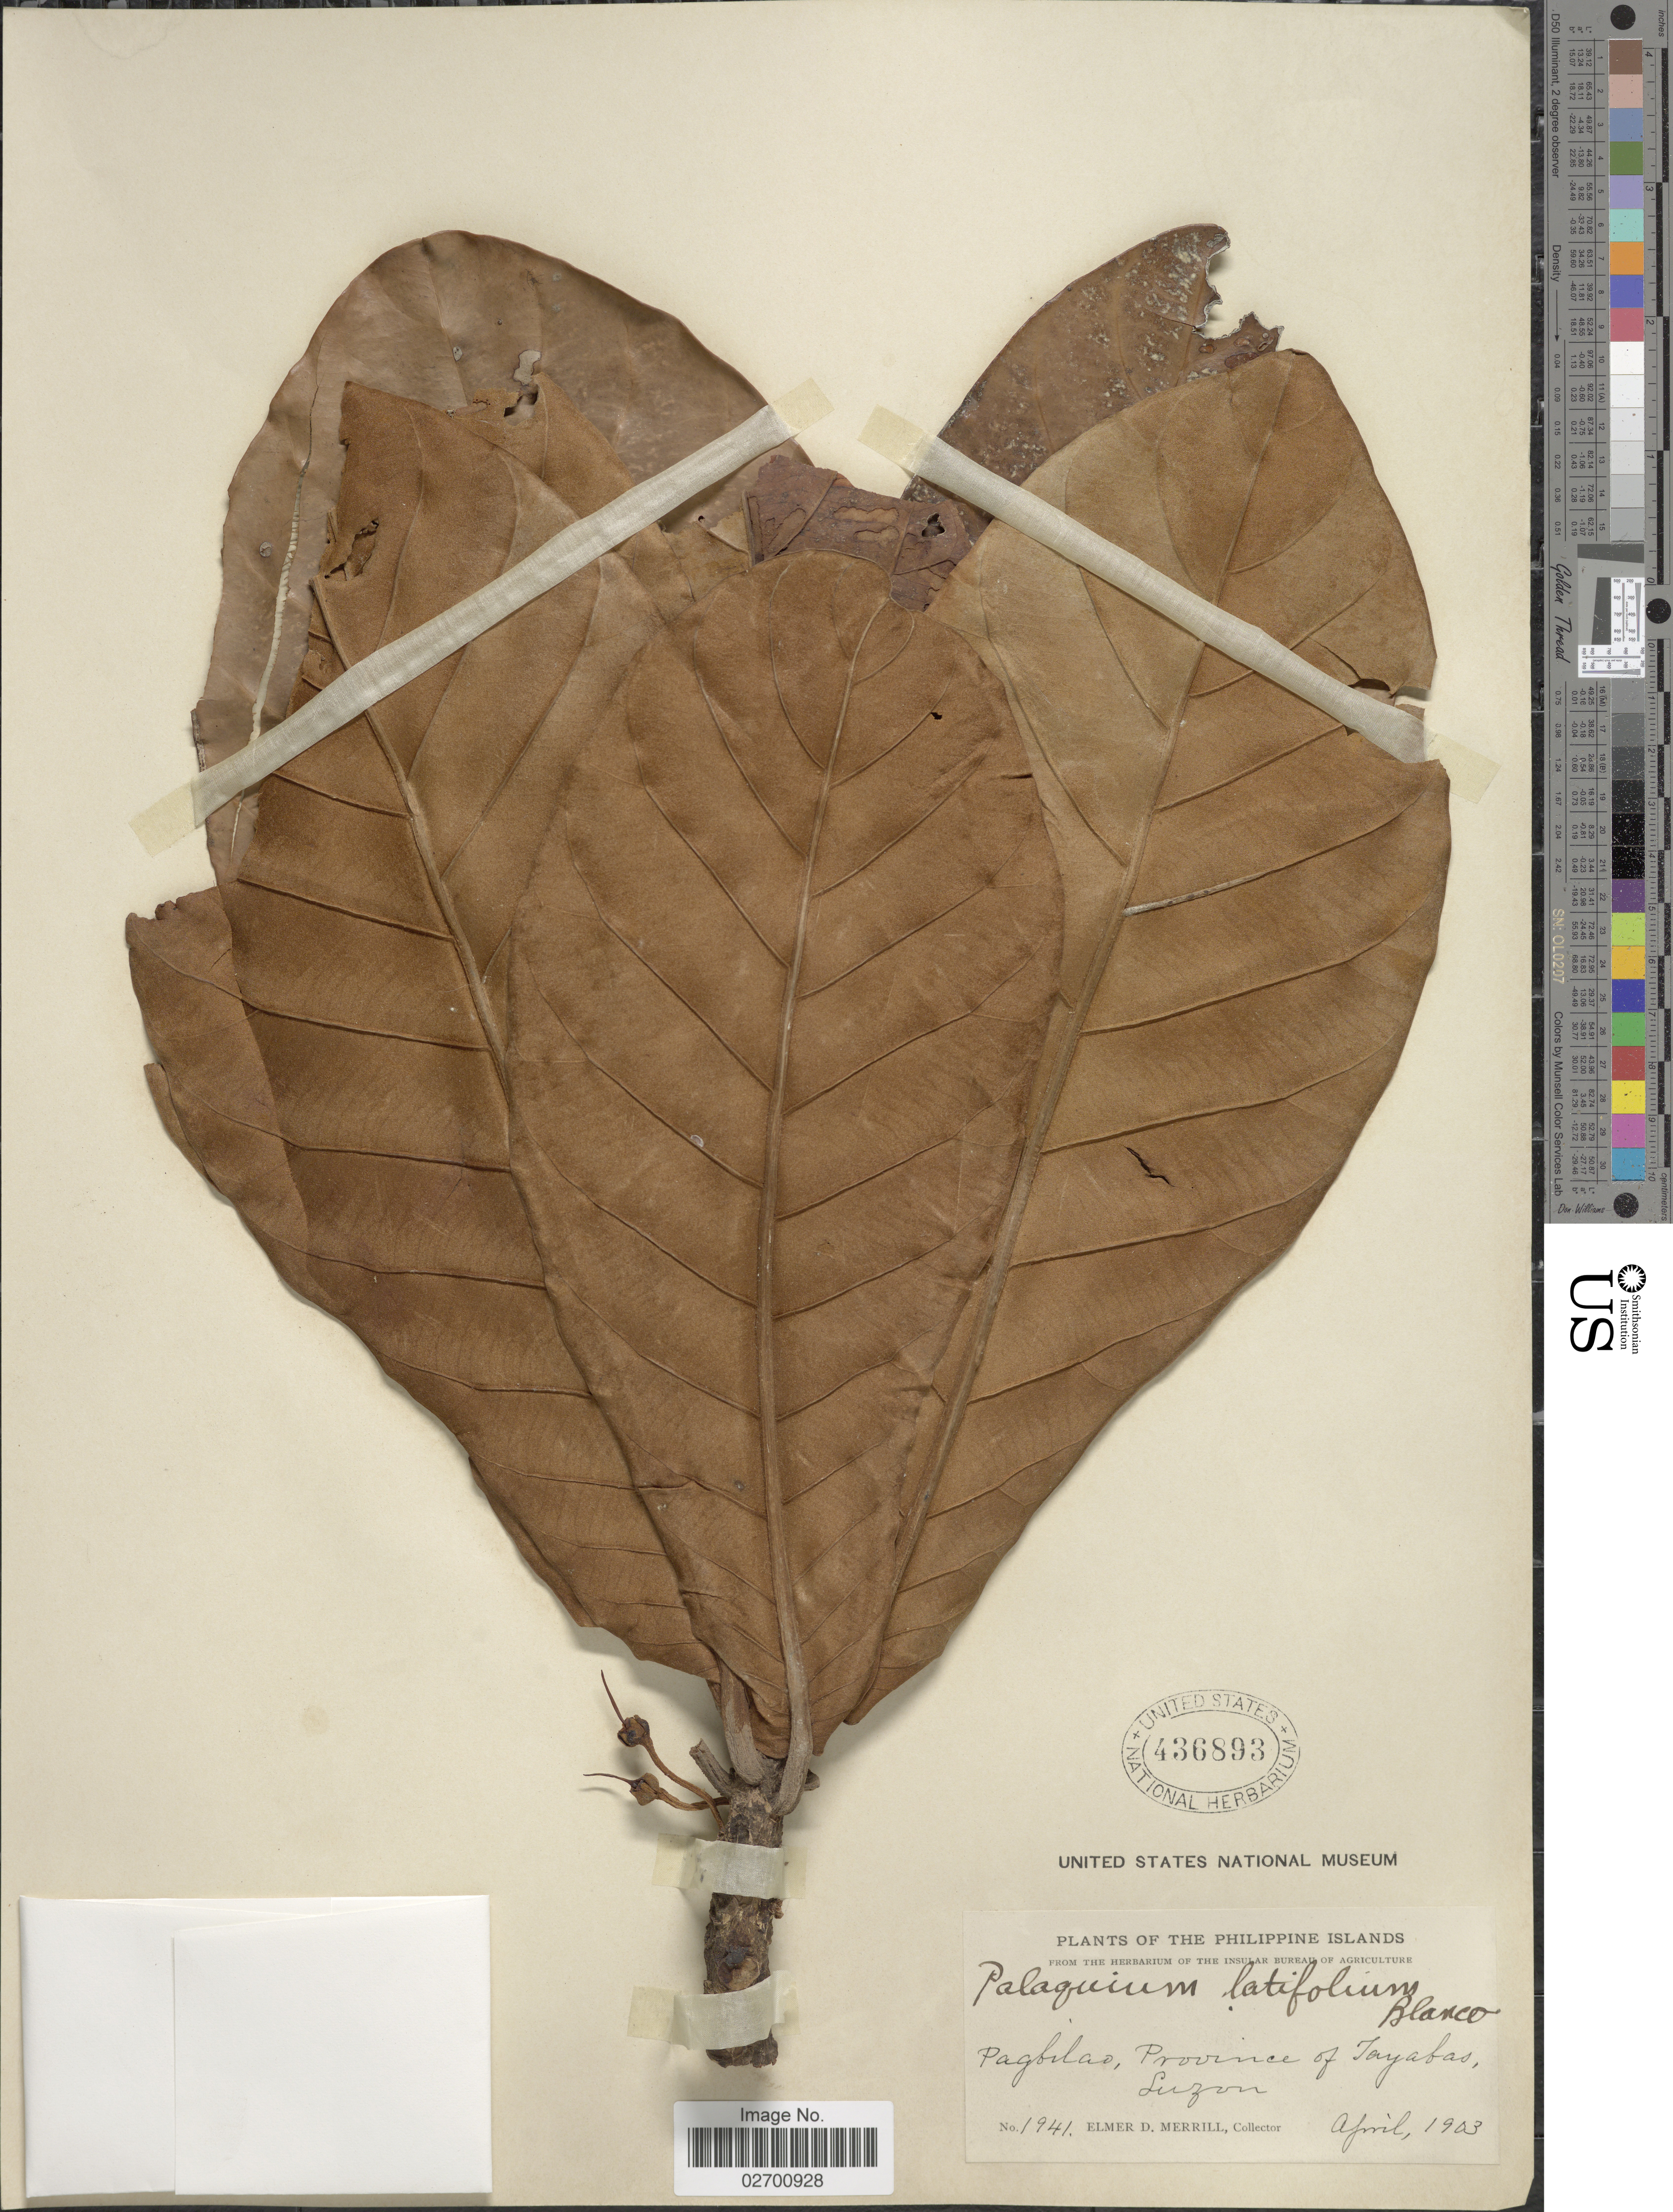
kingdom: Plantae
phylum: Tracheophyta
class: Magnoliopsida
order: Ericales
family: Sapotaceae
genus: Palaquium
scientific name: Palaquium philippense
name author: (Perr.) C.B. Rob.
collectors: E. D. Merrill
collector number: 1941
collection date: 1903-04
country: Philippines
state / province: Calabarzon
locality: Pagbilao, Province of Tayabas, Luzon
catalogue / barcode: US 436893